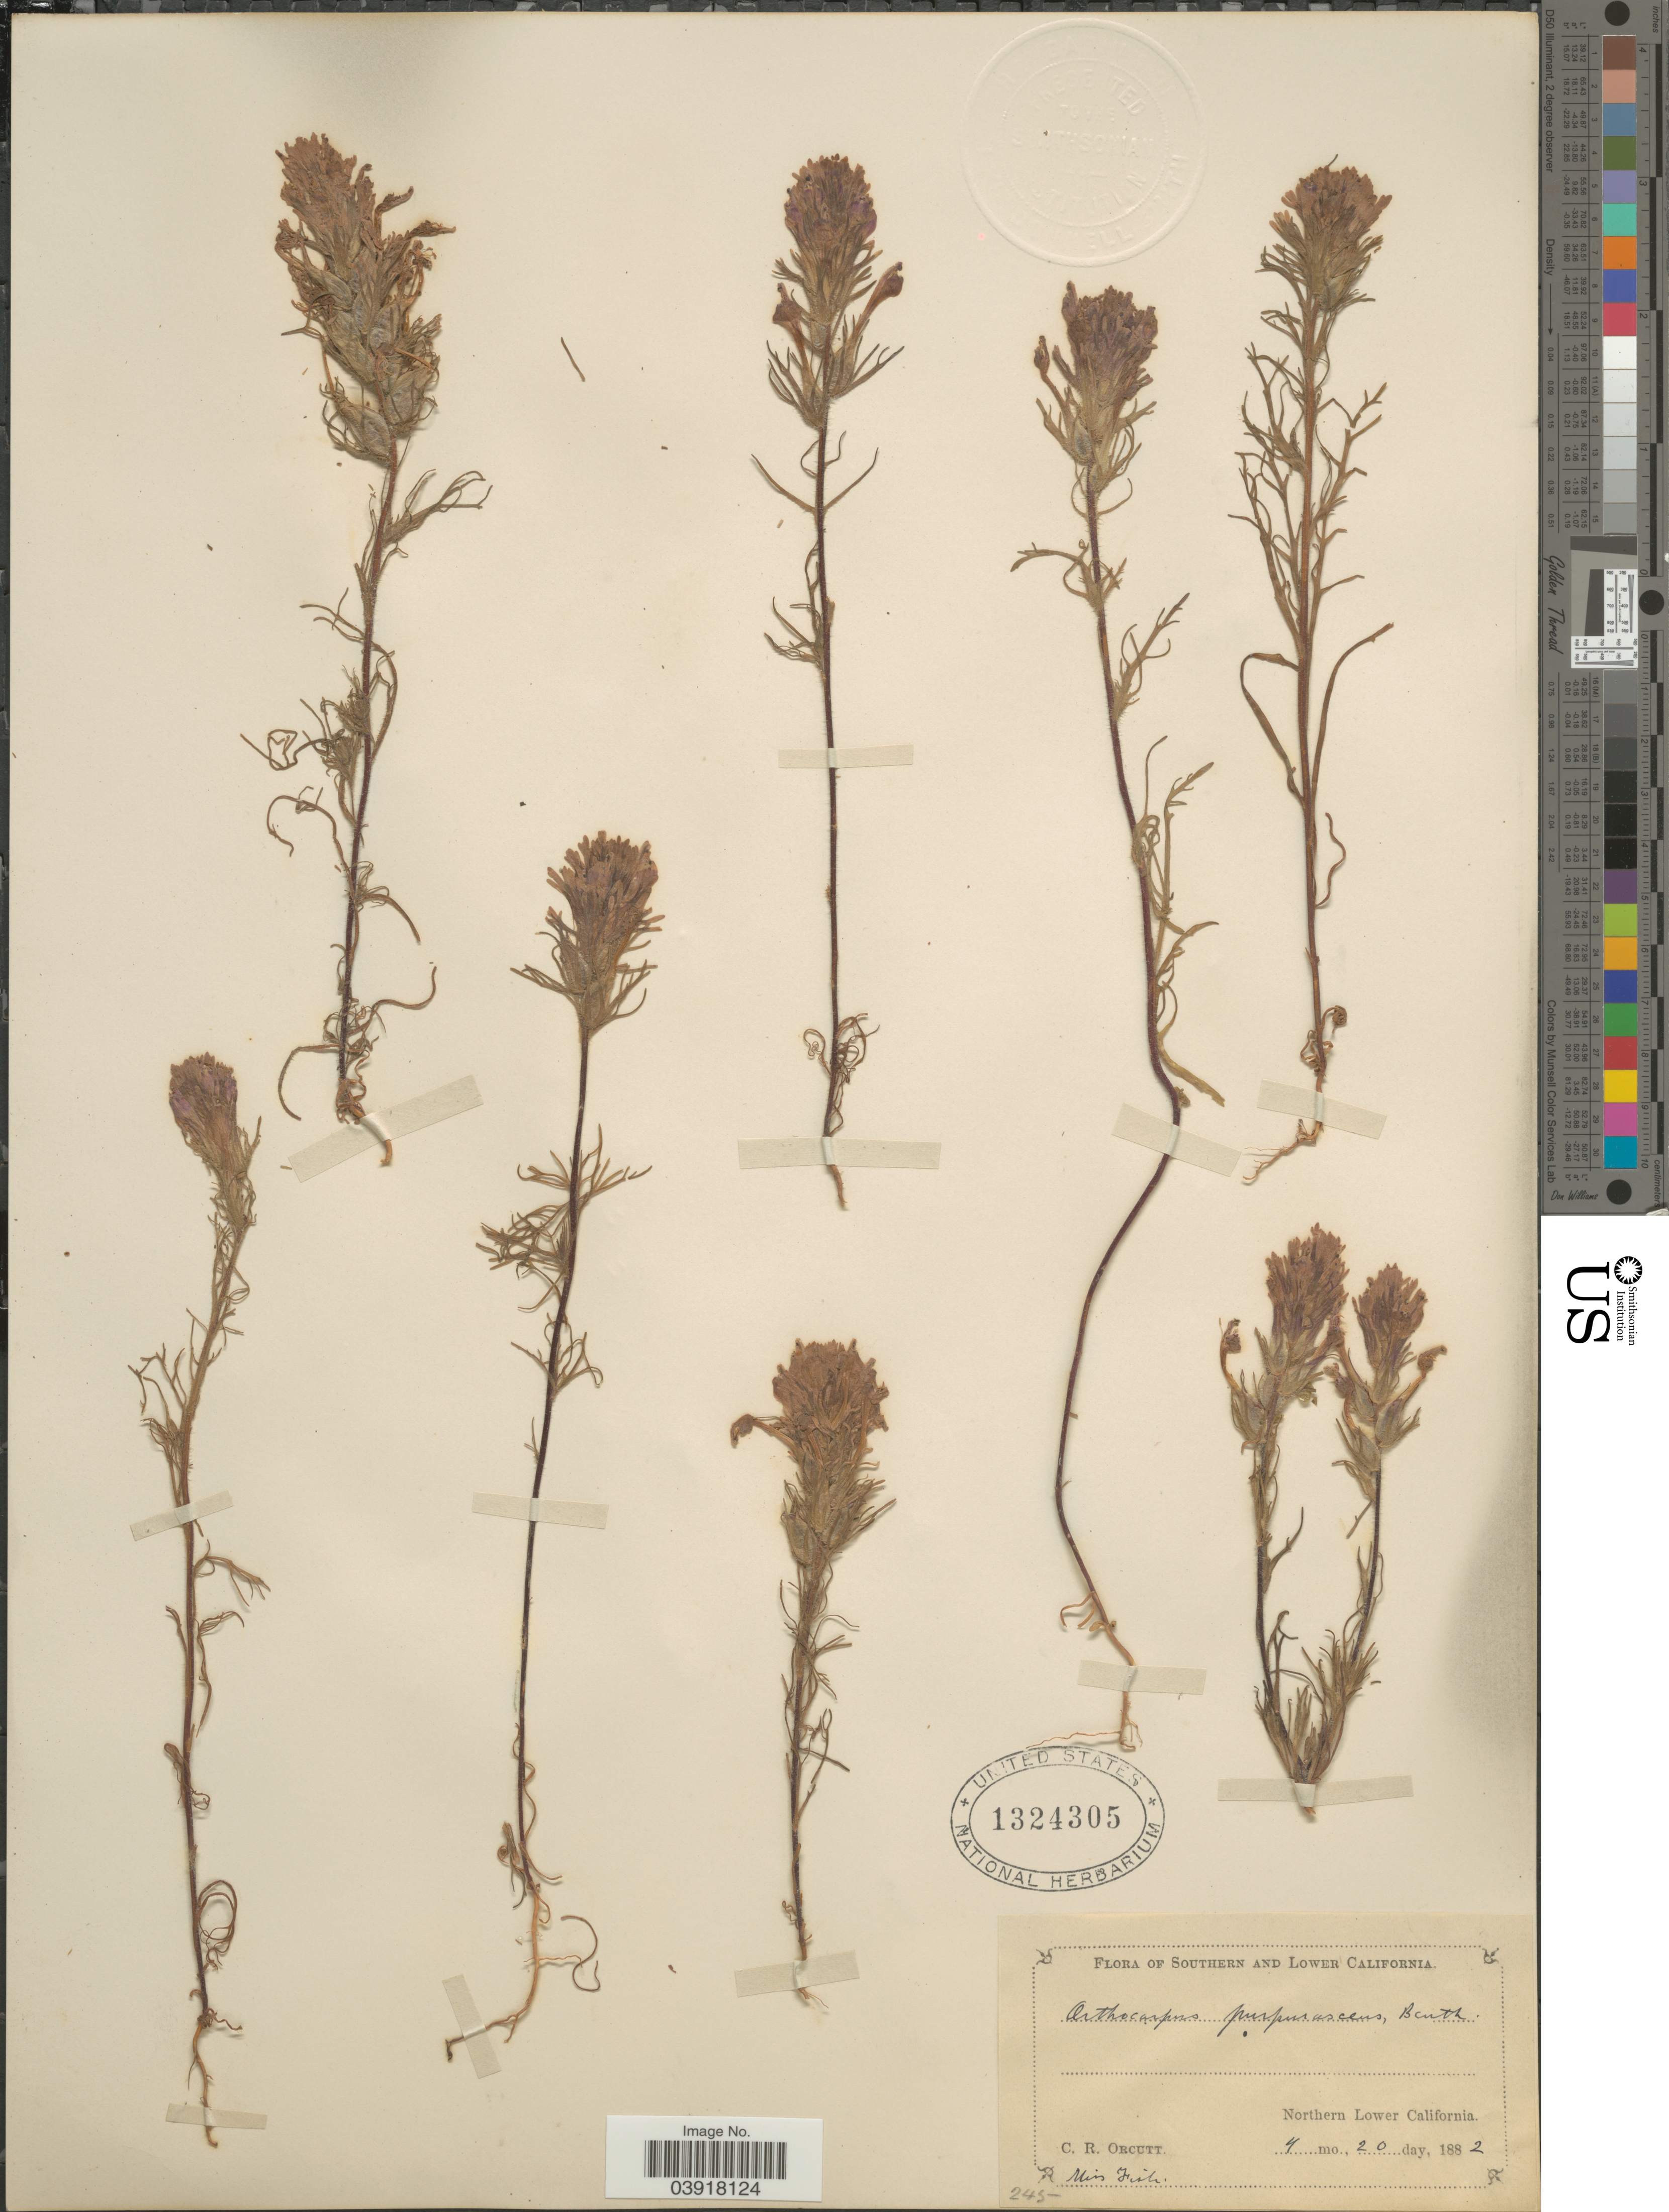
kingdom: Plantae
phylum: Tracheophyta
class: Magnoliopsida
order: Lamiales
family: Orobanchaceae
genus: Orthocarpus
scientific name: Orthocarpus purpurascens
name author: Benth.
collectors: C. R. Orcutt & Fish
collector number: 245?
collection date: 1882-04-20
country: Mexico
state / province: Baja California Norte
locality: Northern Lower California.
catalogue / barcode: US 1324305